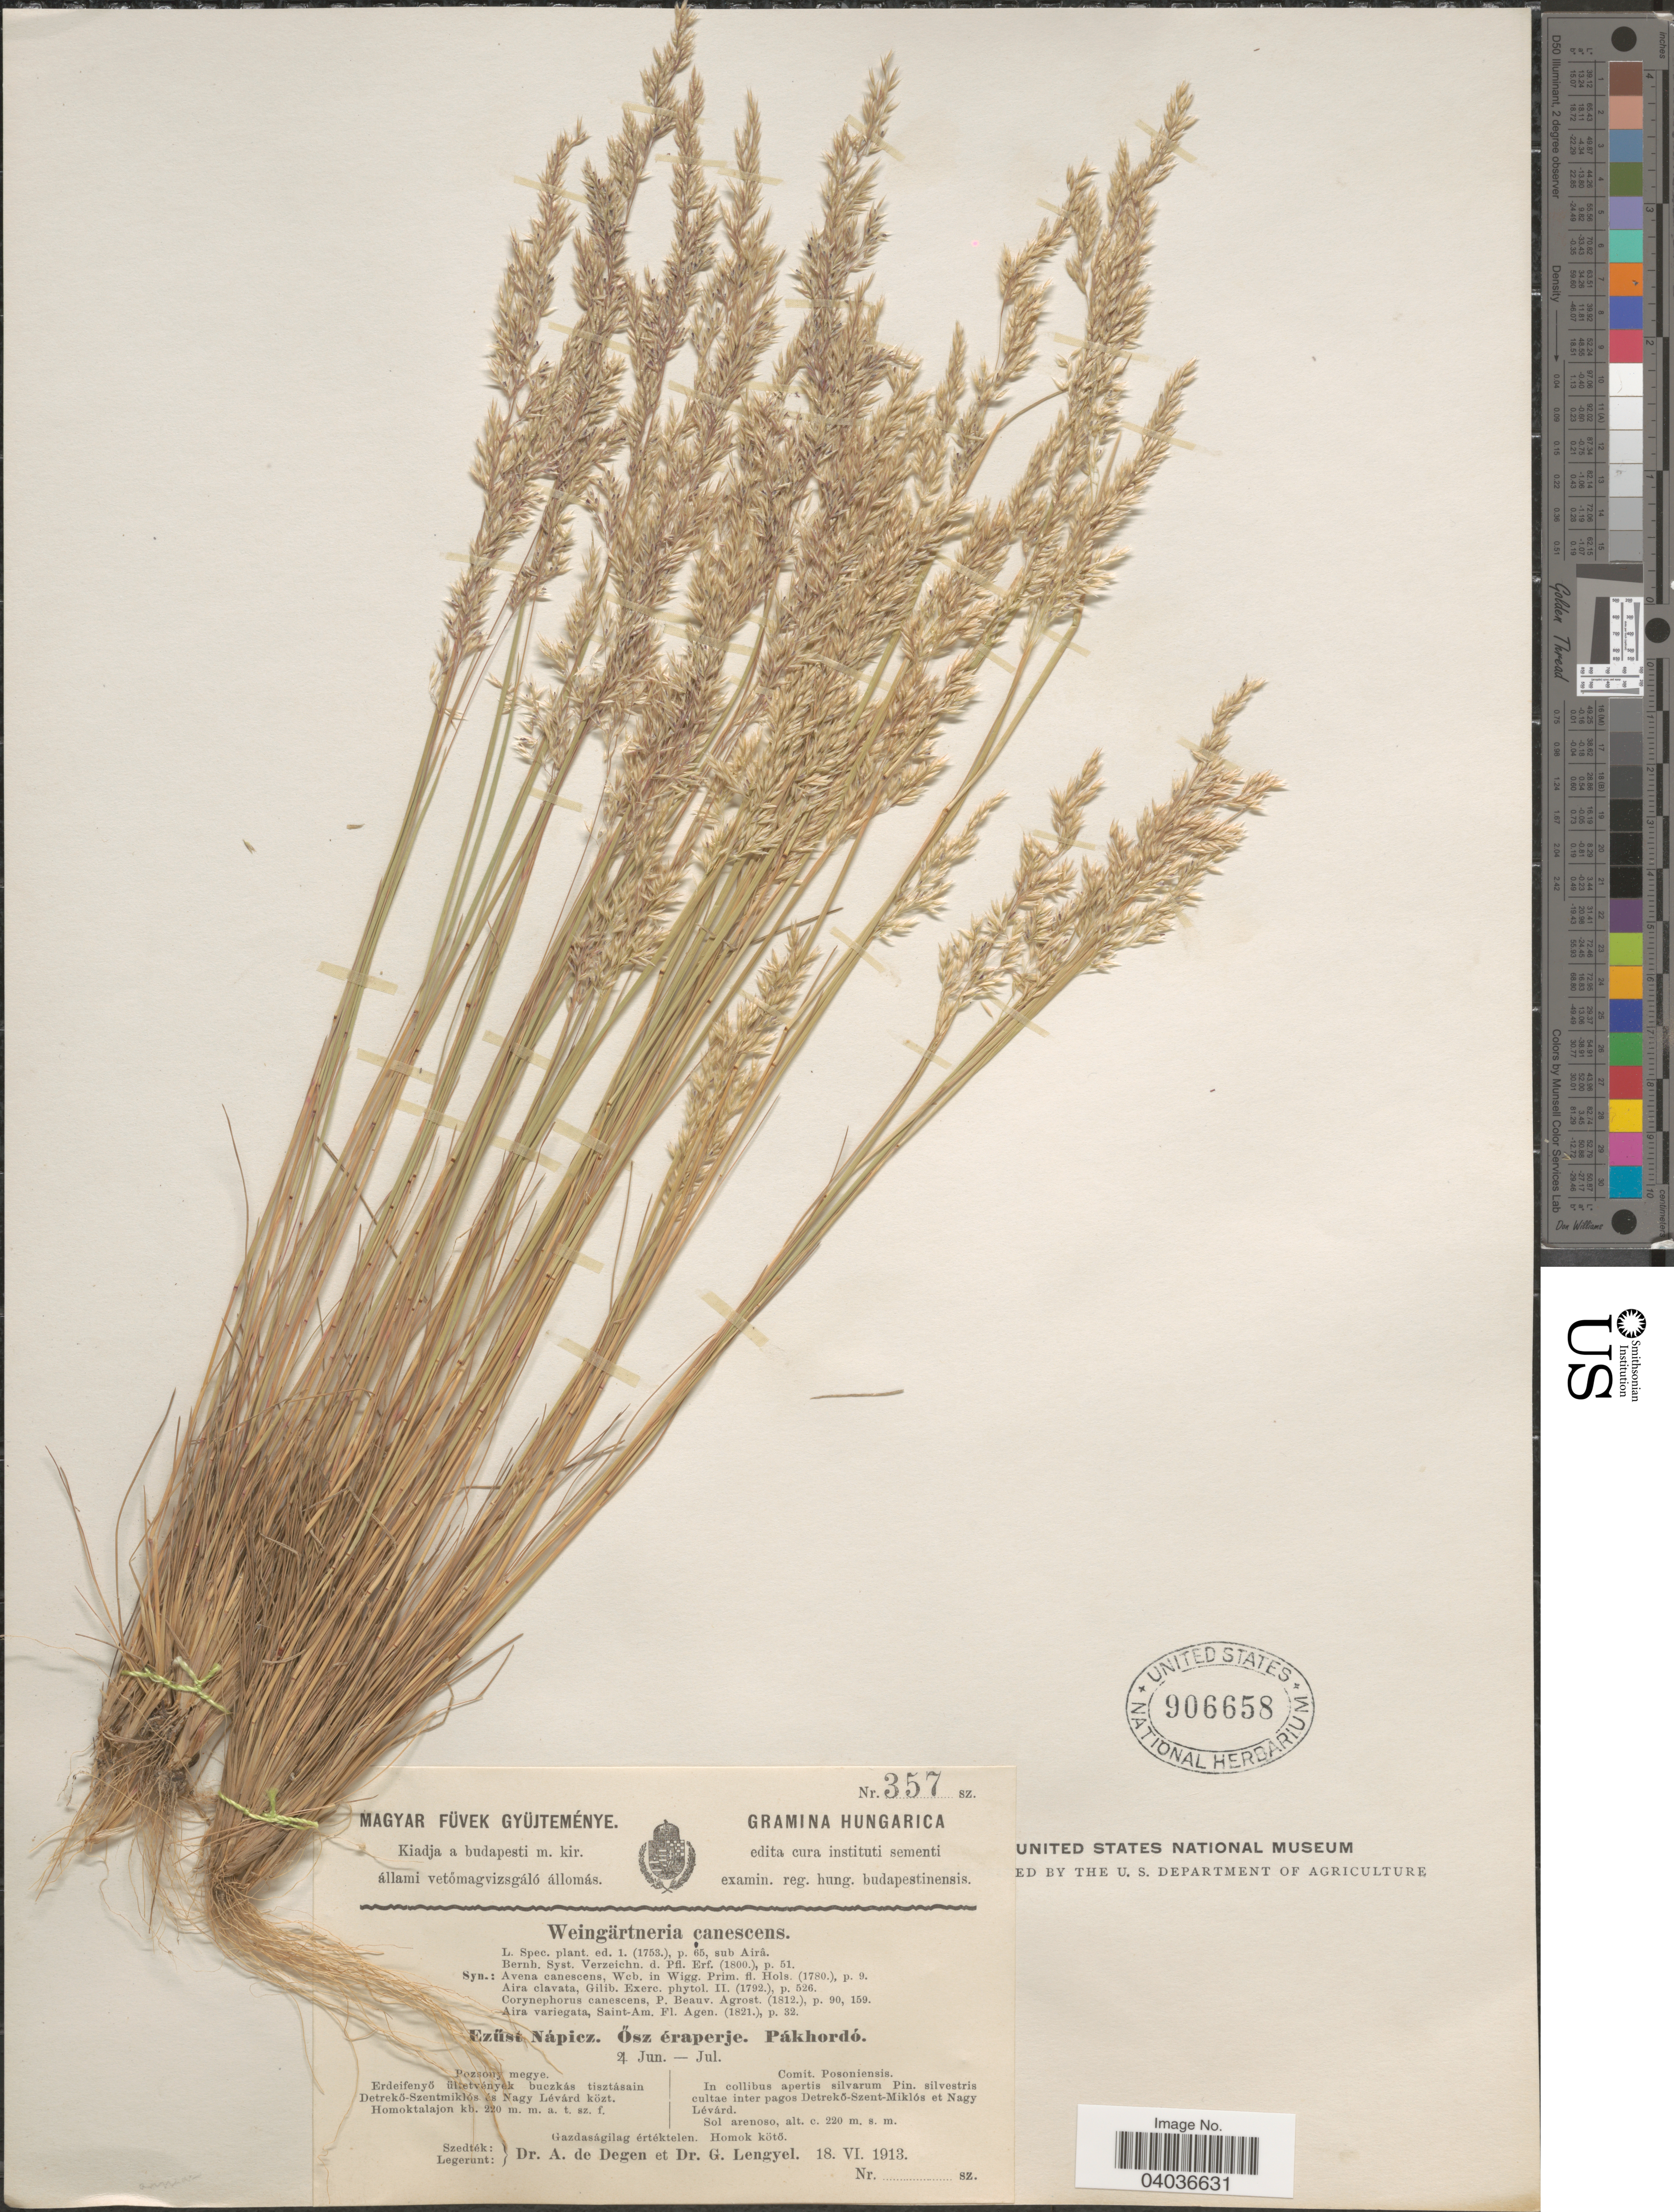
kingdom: Plantae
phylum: Tracheophyta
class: Liliopsida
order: Poales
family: Poaceae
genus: Corynephorus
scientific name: Corynephorus canescens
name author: (L, MEL) P. Beauv.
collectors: A. Degen & G. Lengyel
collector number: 357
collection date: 1913-06-18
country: Slovakia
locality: Comit. Posoniensis. In collibus apertis silvarum Pin. silvestris cultae inter pagos Detrekŏ-Szent-Miklós et Nagy Lévárd.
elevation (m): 220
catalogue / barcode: US 906658